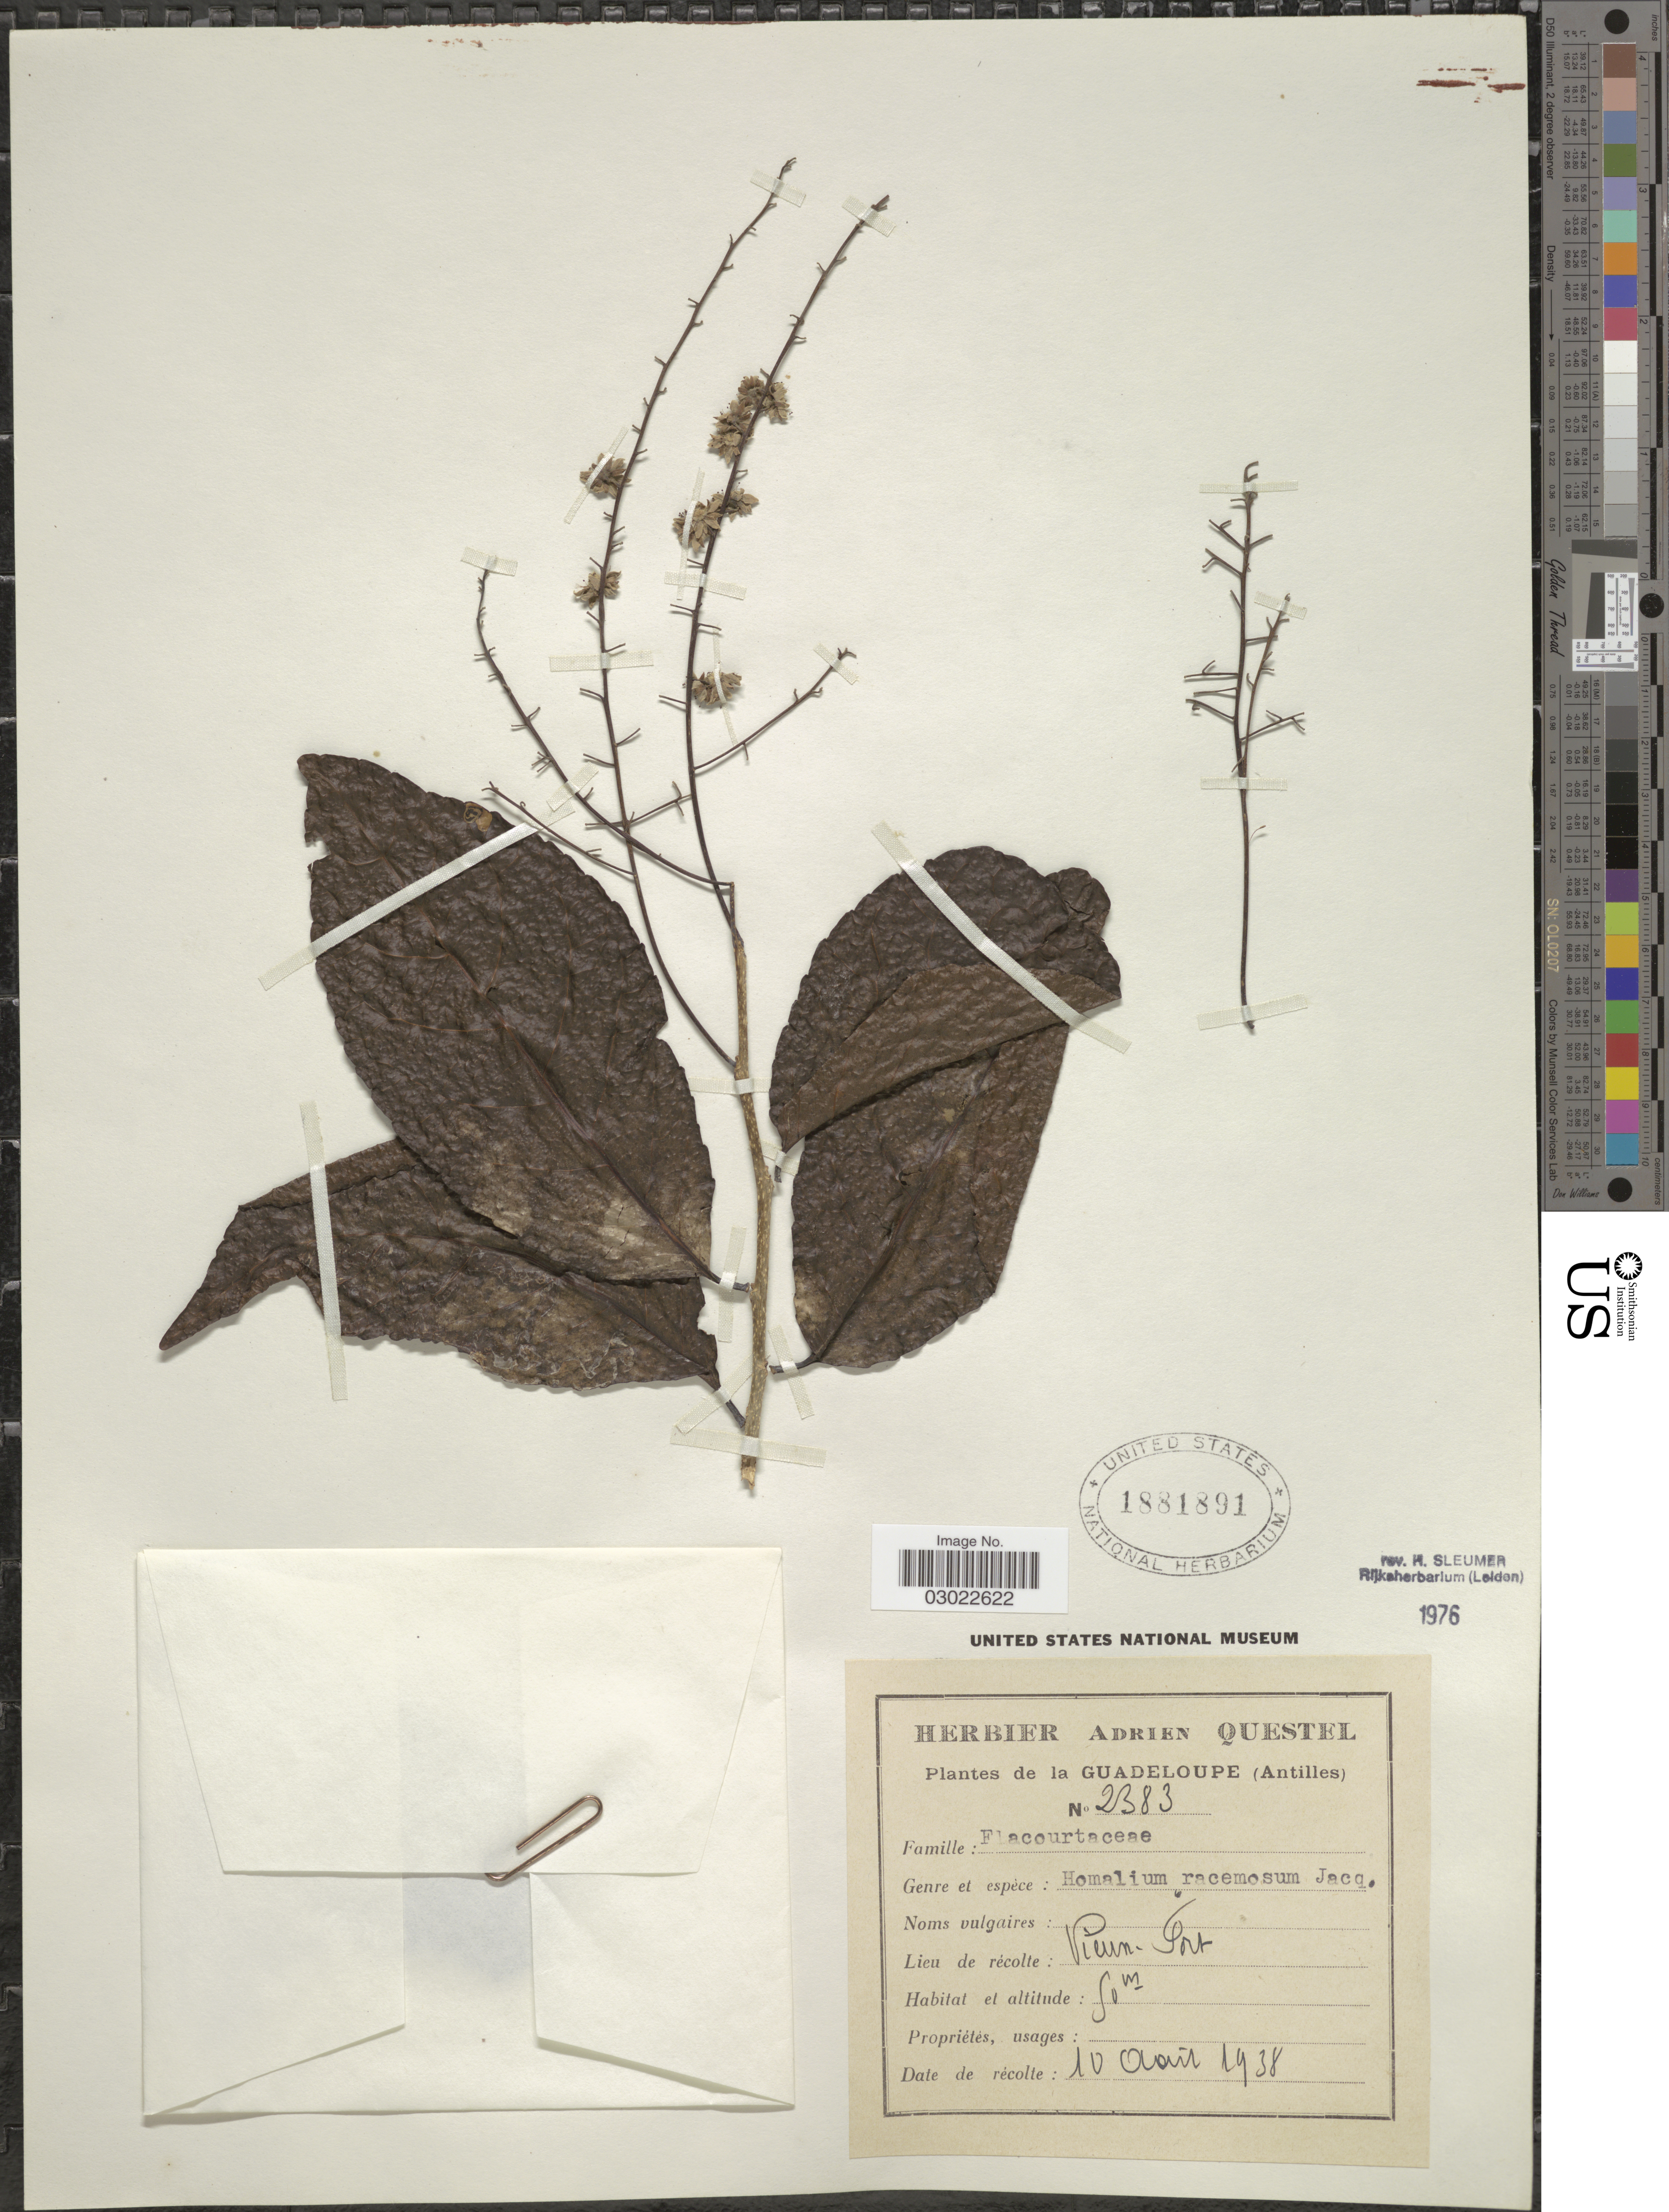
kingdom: Plantae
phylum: Tracheophyta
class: Magnoliopsida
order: Malpighiales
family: Salicaceae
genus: Homalium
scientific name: Homalium racemosum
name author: Jacq.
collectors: A. Questel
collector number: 2383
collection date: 1938-08-10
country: Guadeloupe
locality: (Antilles) Vien - Fort.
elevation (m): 50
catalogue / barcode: US 1881891